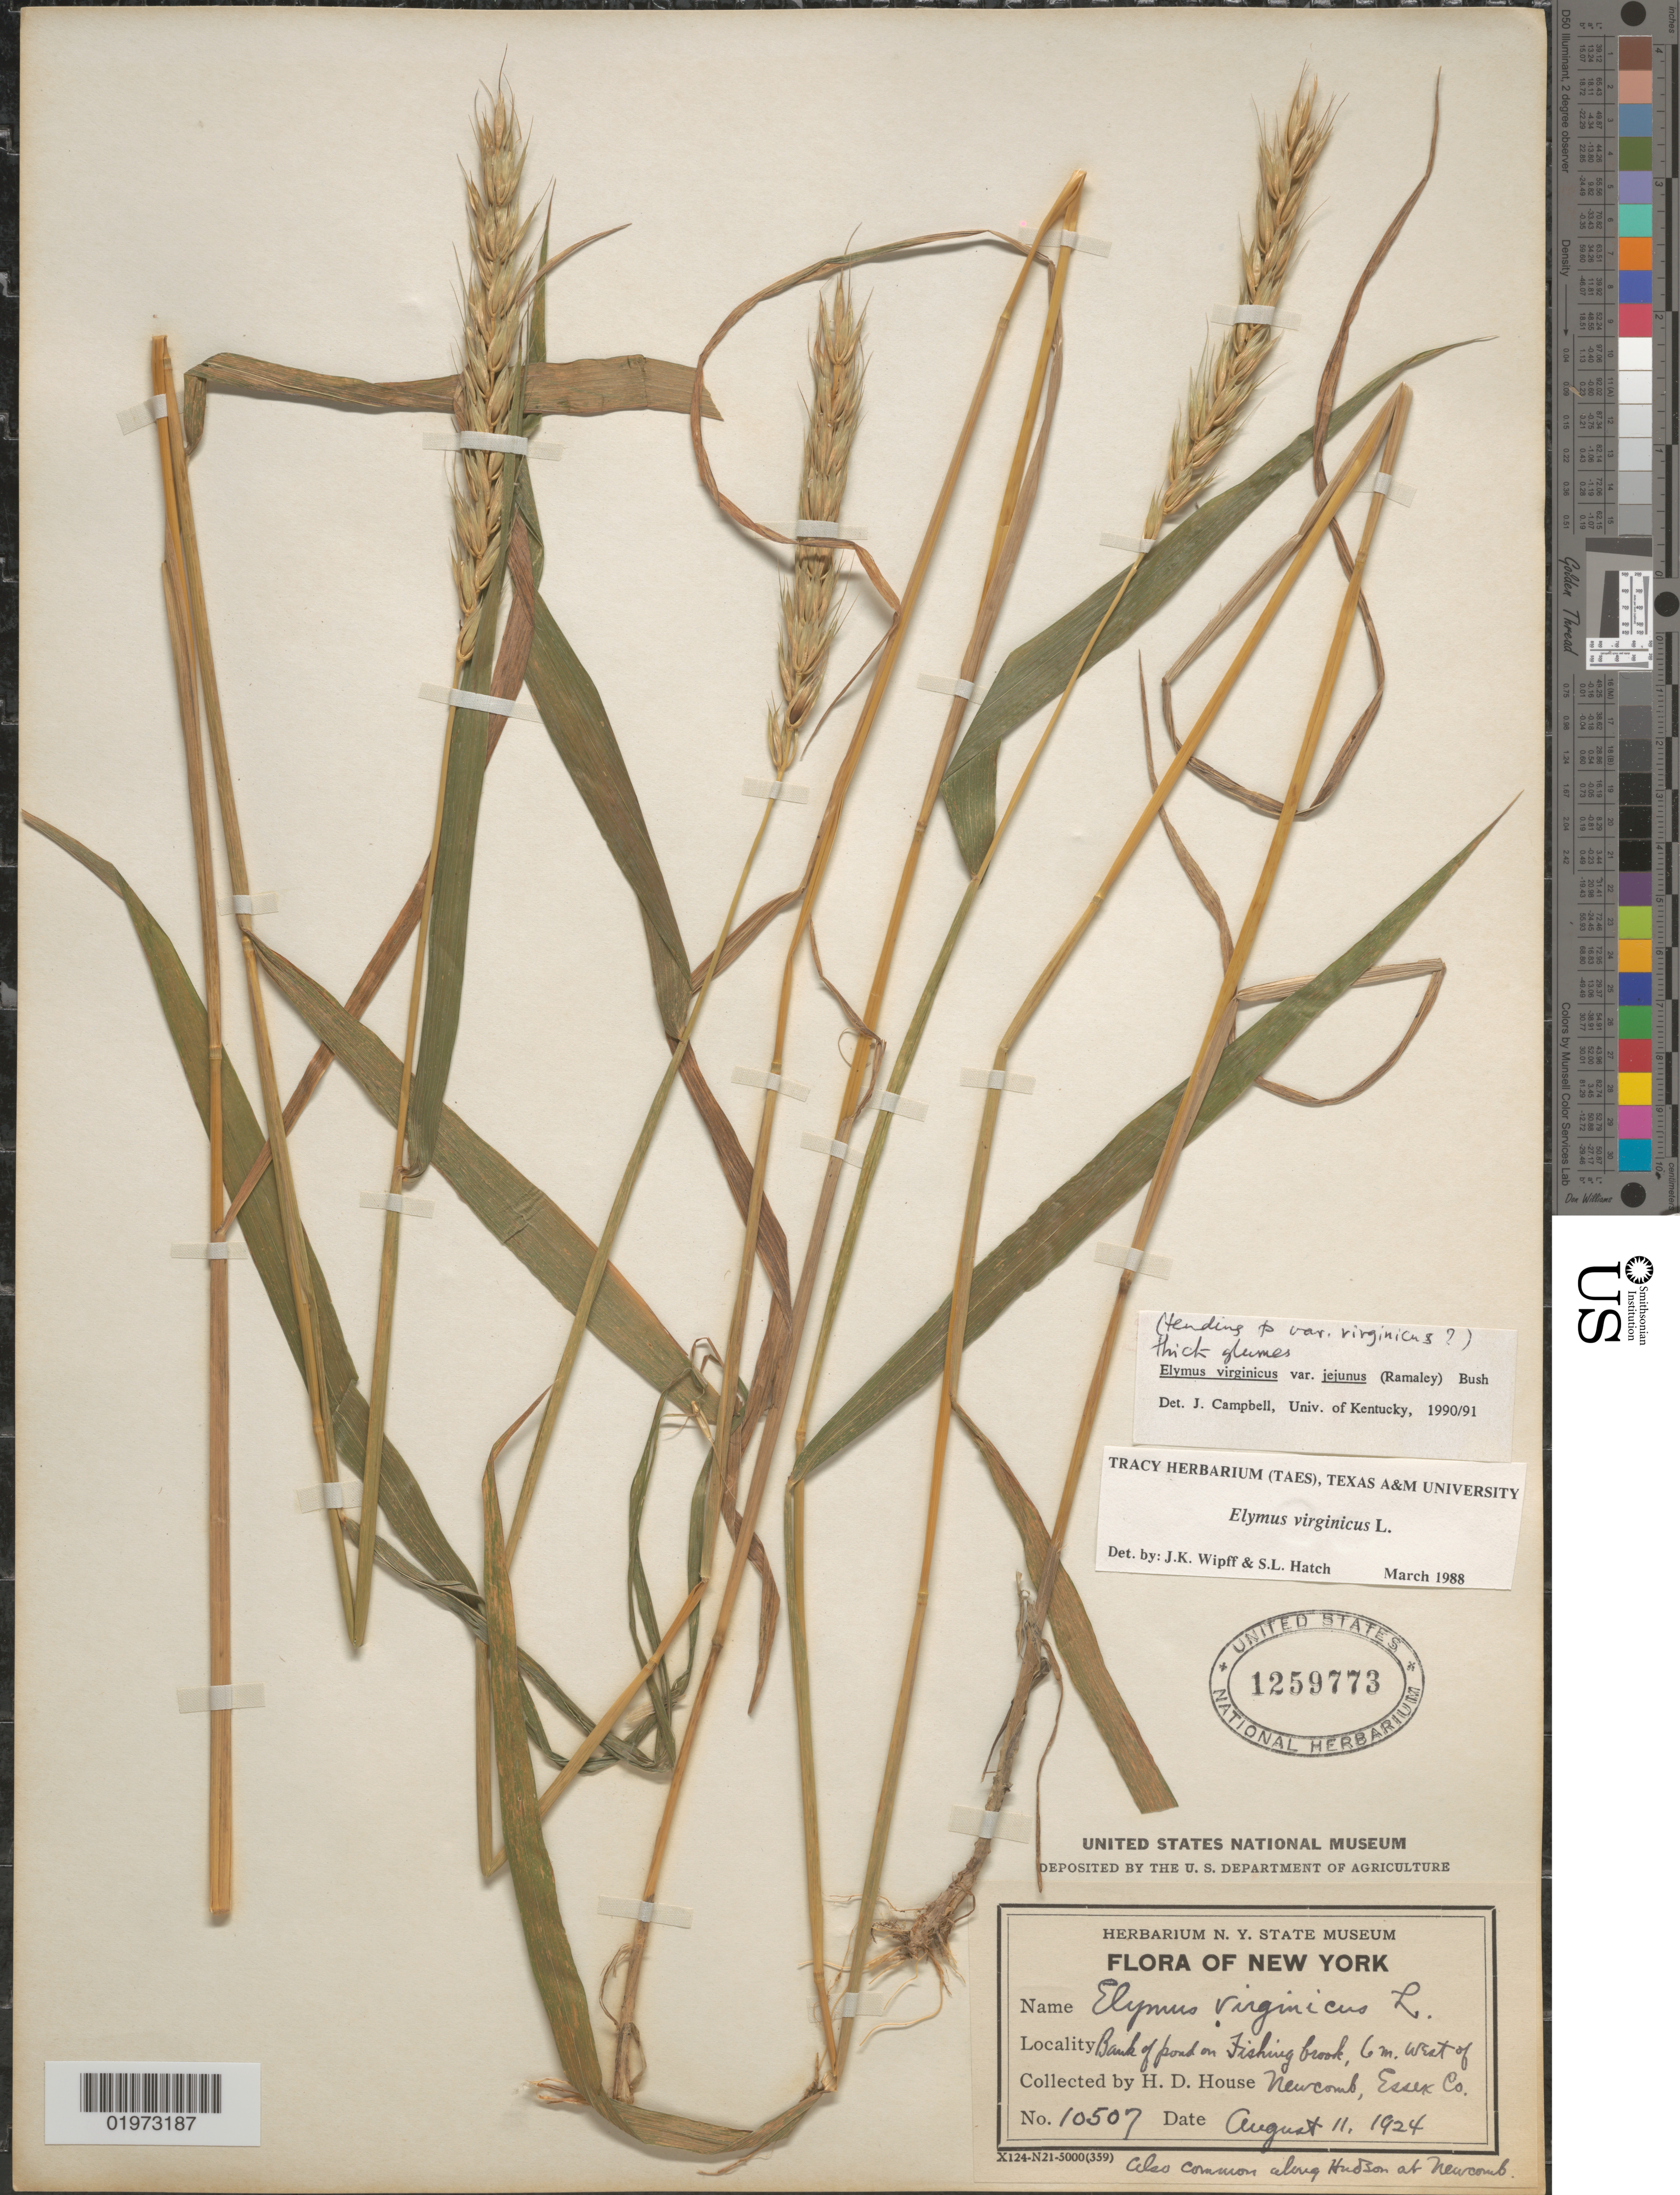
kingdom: Plantae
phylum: Tracheophyta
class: Liliopsida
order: Poales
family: Poaceae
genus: Elymus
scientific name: Elymus virginicus var. virginicus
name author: L.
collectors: H. D. House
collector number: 10507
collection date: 1924-08-11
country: United States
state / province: New York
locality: Bank of pond on Fishing brook, 6 m. West of Newcomb, Essex Co. Also common along Hudson at Newcomb.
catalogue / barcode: US 1259773